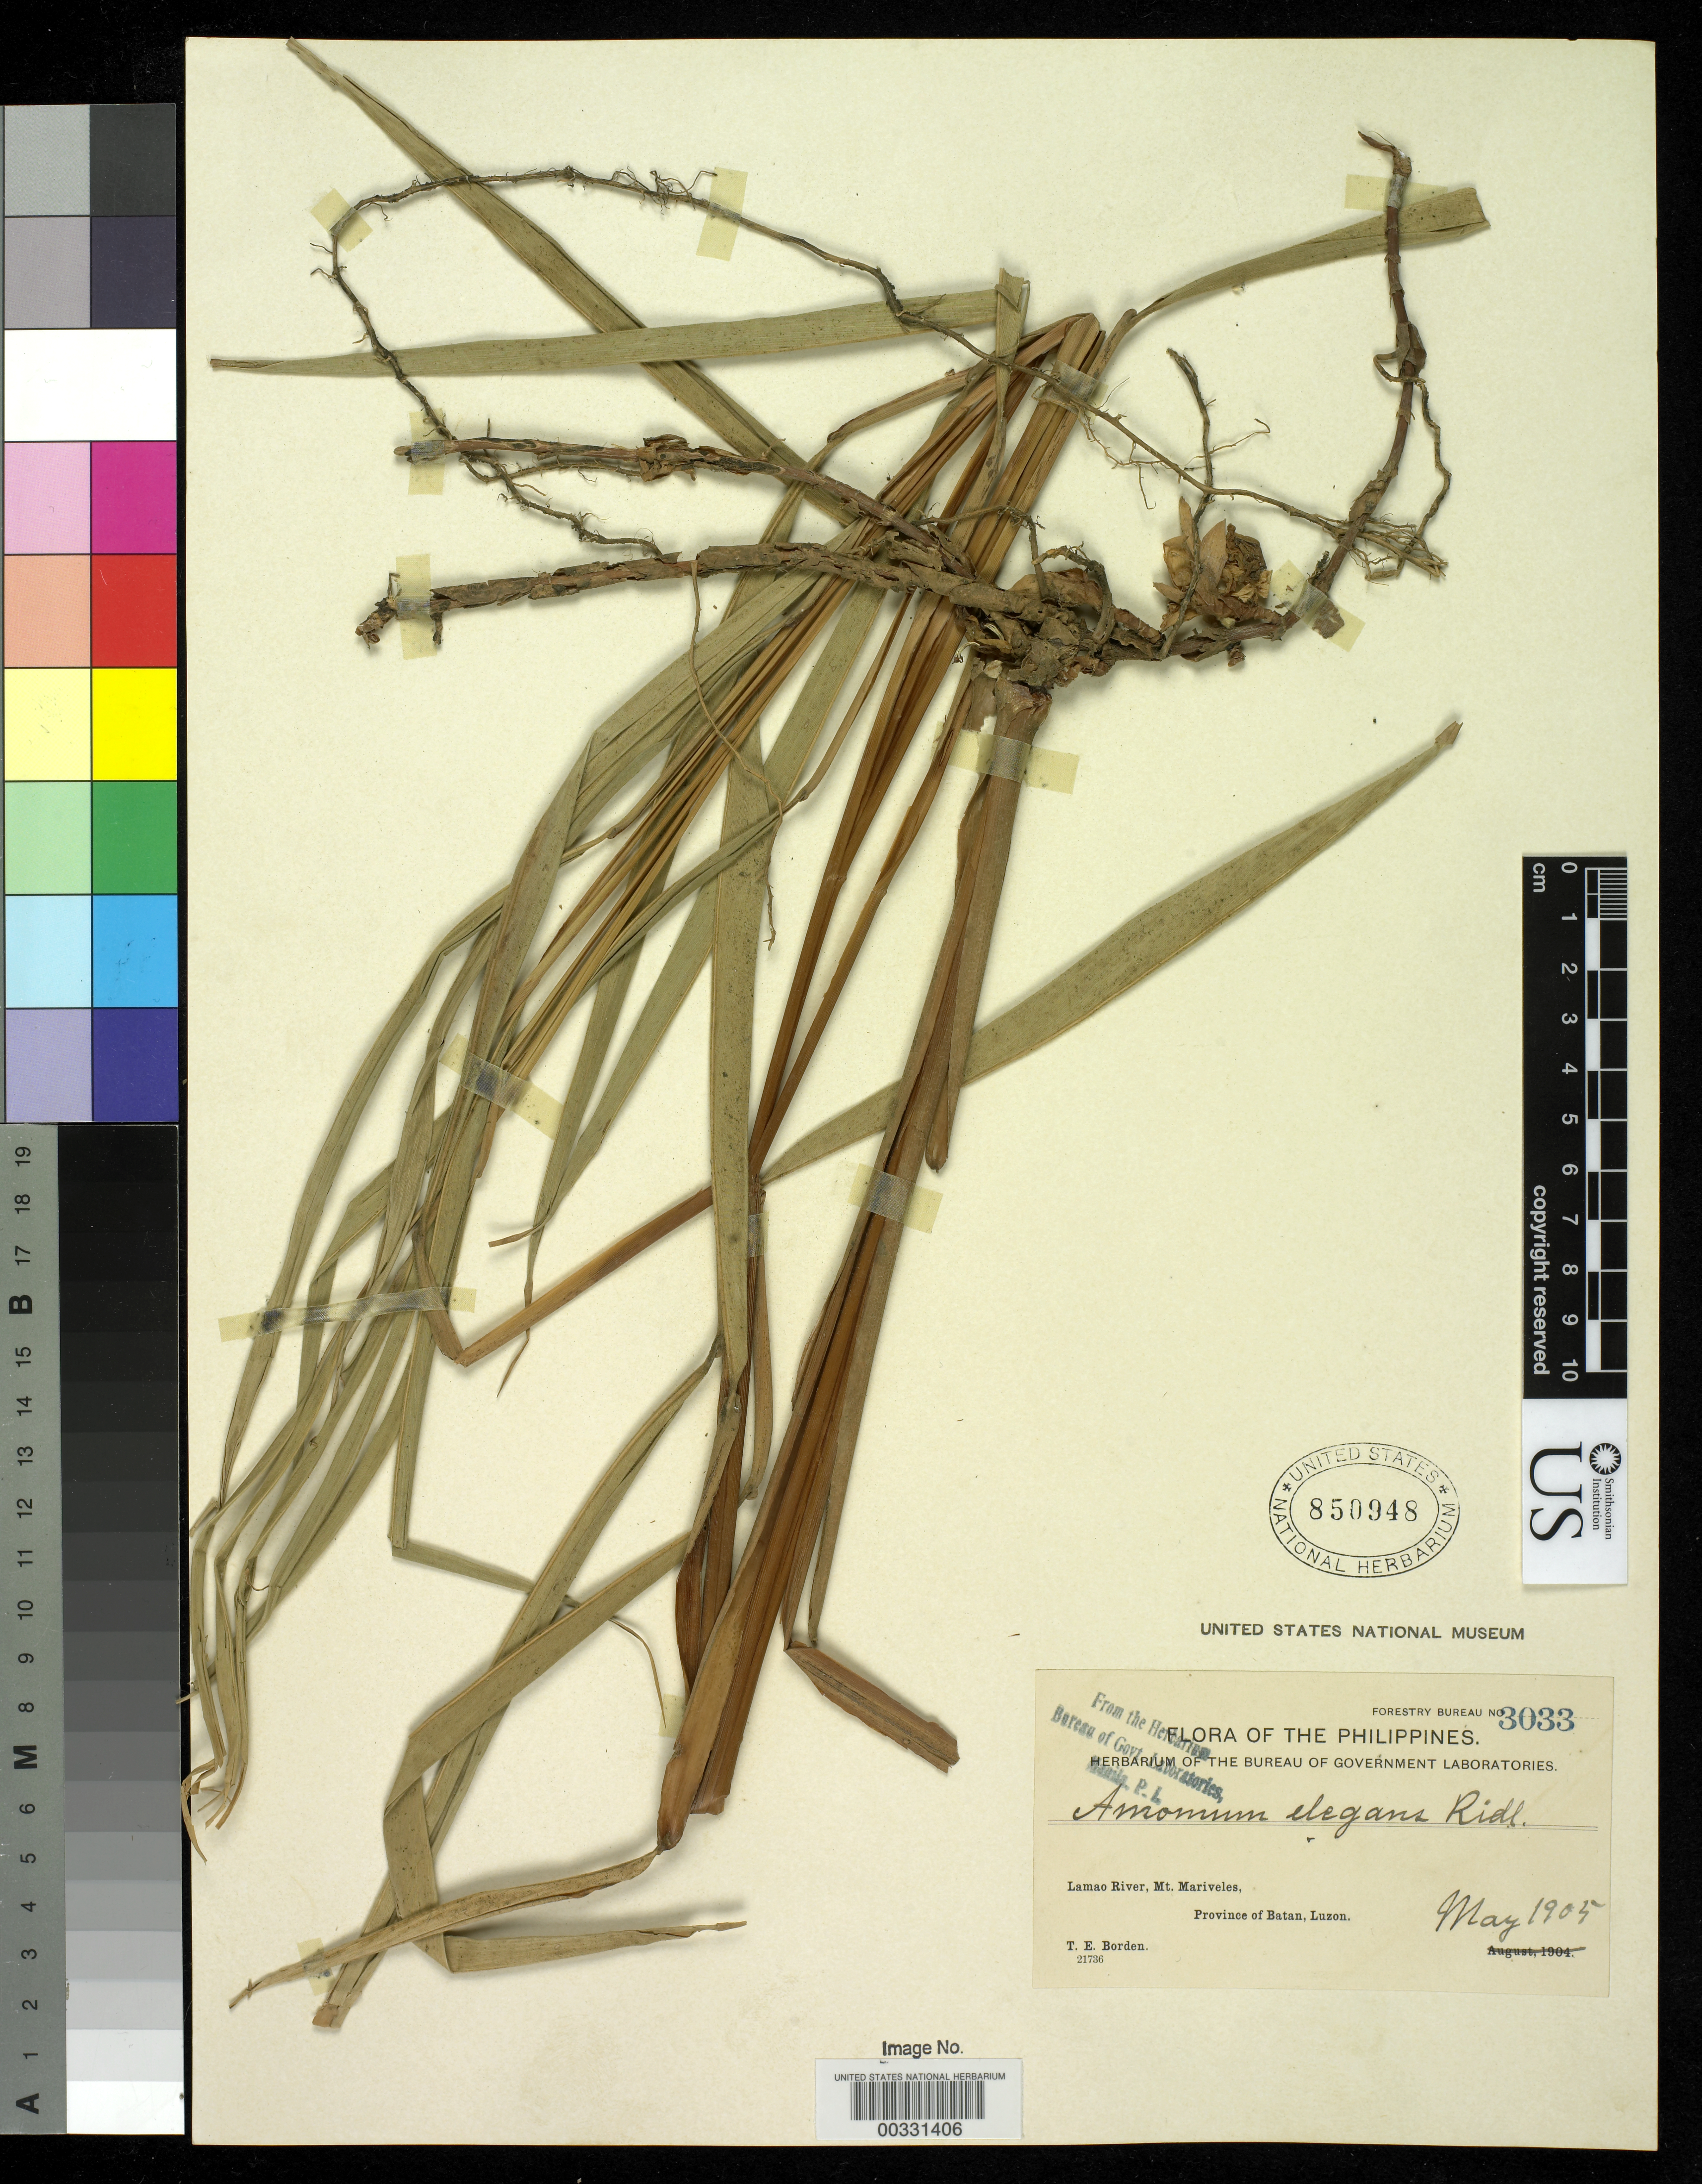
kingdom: Plantae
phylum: Tracheophyta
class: Liliopsida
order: Zingiberales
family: Zingiberaceae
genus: Wurfbainia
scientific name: Wurfbainia elegans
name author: (Ridl.) Škornick. & A.D. Poulsen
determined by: Docot, Rudolph Valentino A.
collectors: T. E. Borden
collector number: For. Bur. 3033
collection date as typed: May 1905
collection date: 1905-05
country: Philippines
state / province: Central Luzon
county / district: Bataan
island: Luzon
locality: Lamao river, mt mariveles, prov of batan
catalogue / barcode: US 850948